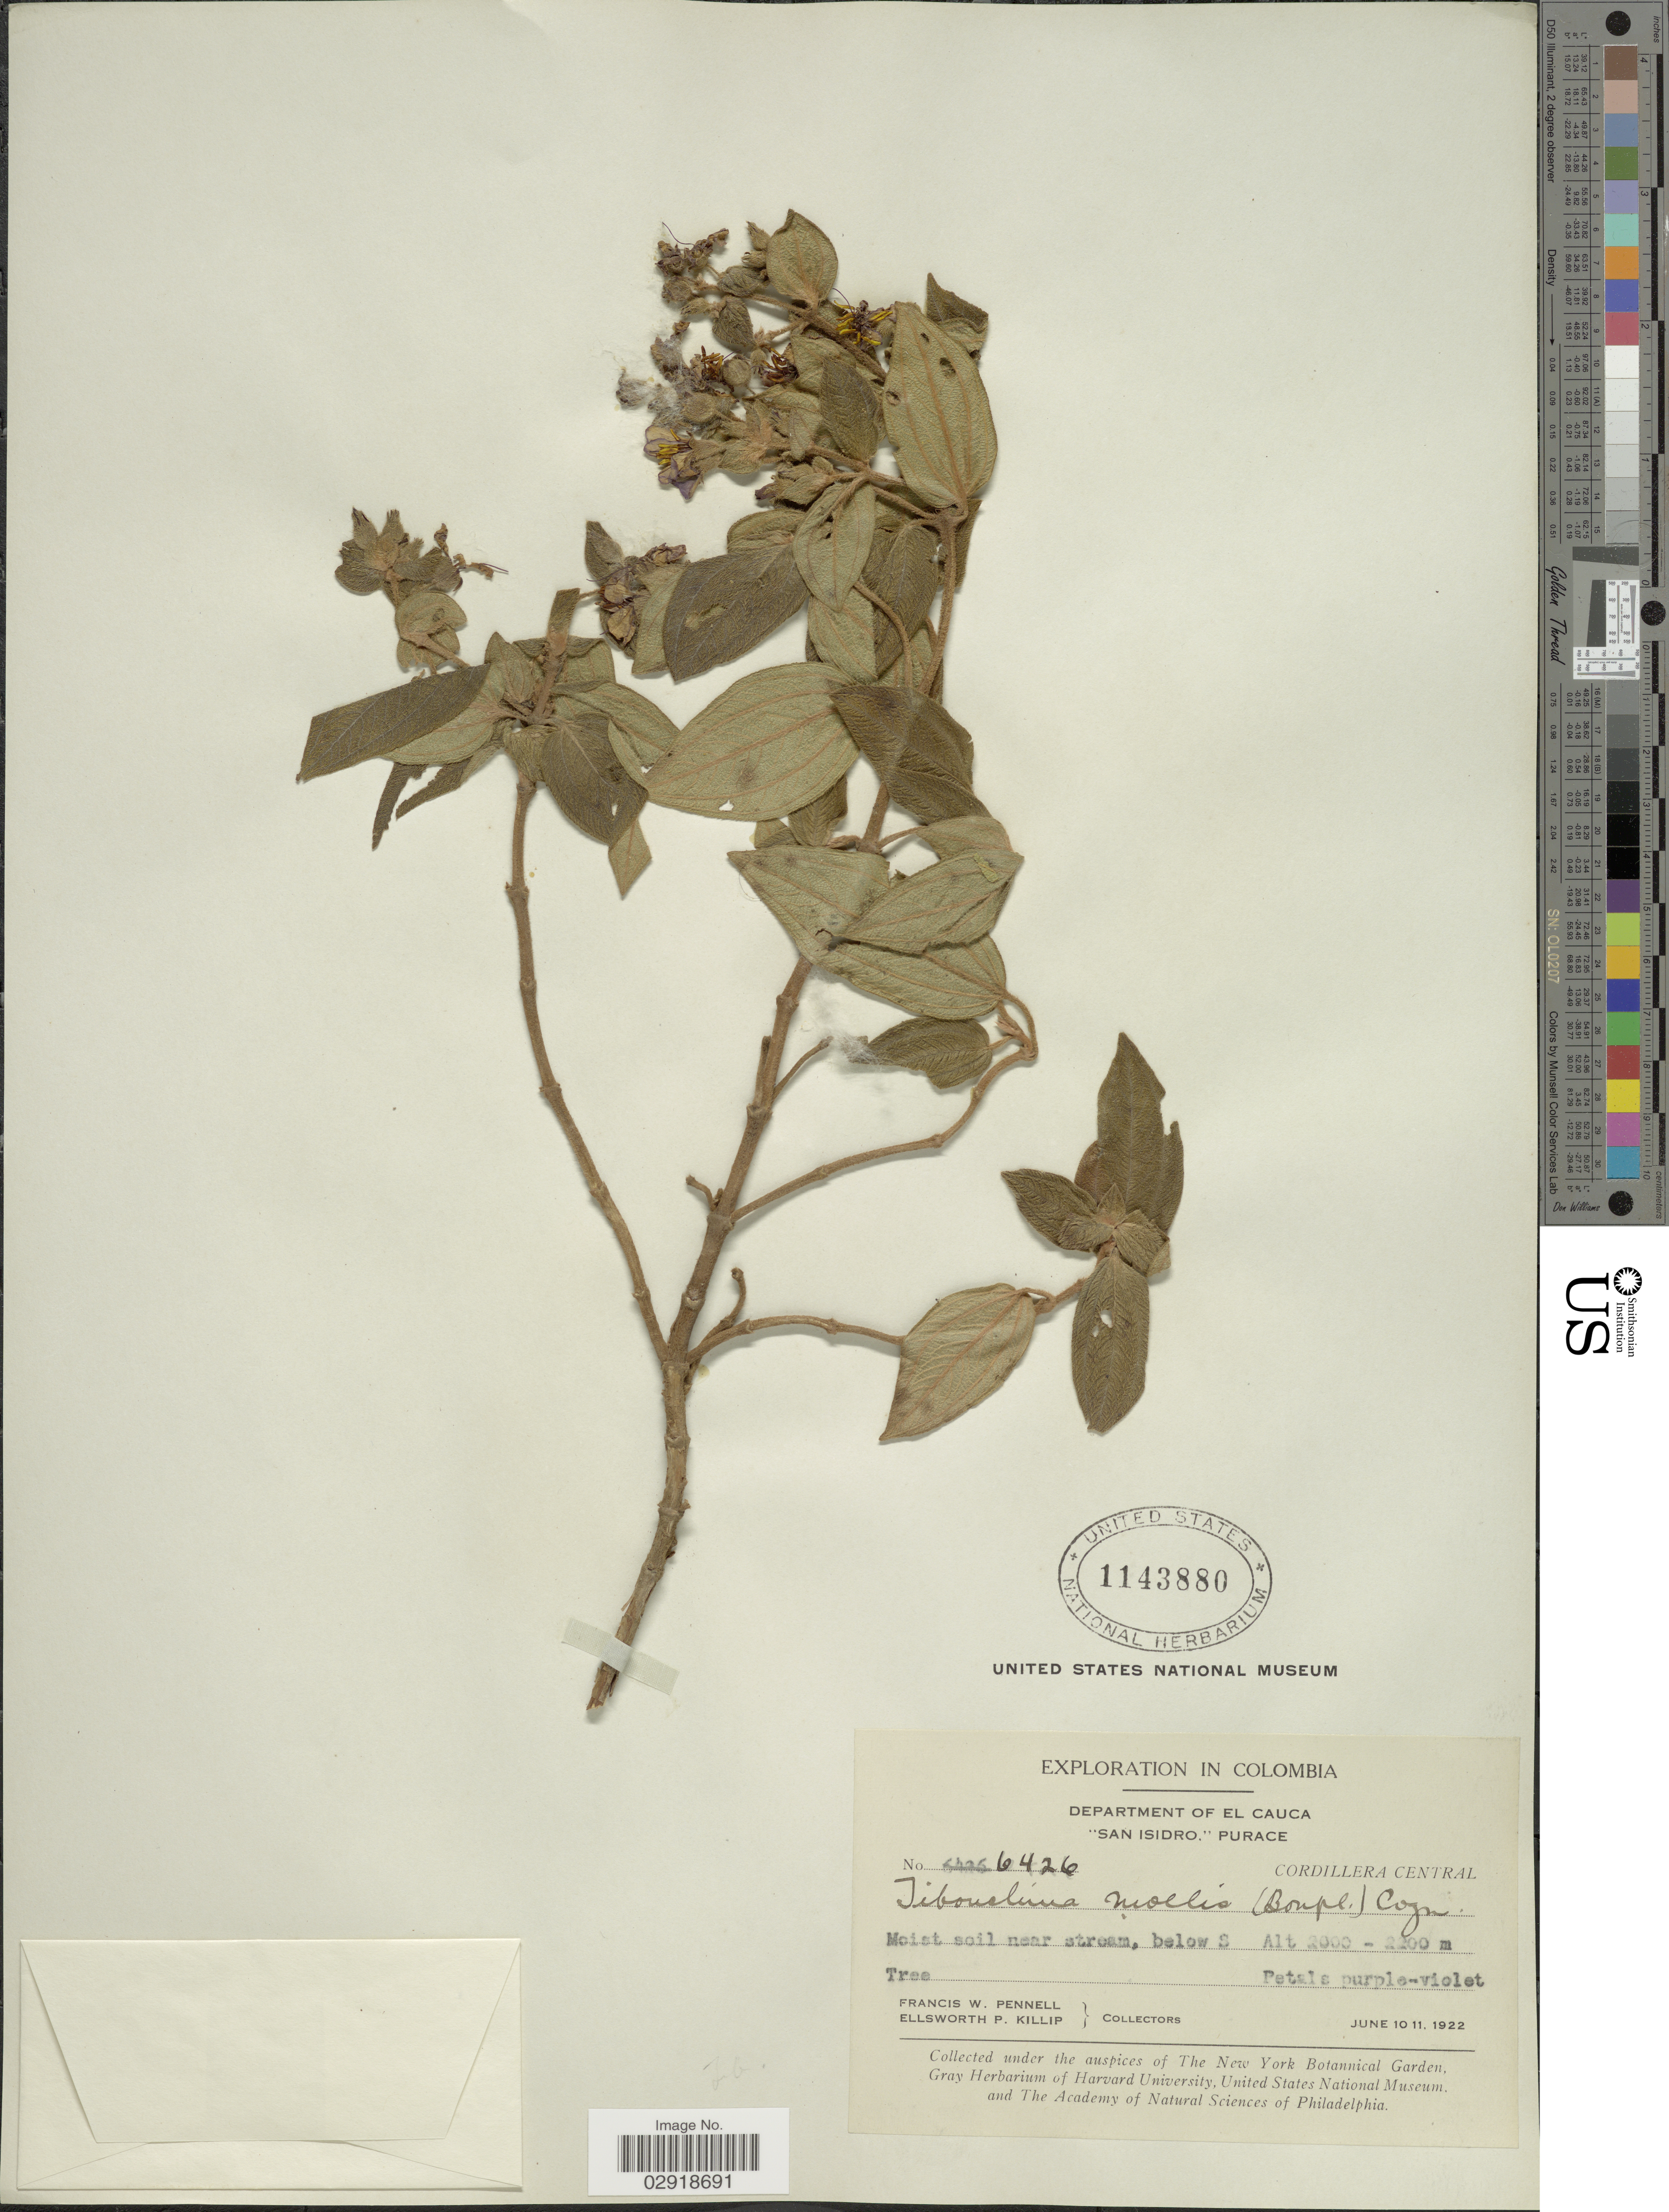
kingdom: Plantae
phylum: Tracheophyta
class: Magnoliopsida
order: Myrtales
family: Melastomataceae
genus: Chaetogastra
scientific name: Chaetogastra mollis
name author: (Bonpl.) DC.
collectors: F. W. Pennell & E. P. Killip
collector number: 6426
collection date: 1922-06-10/1922-06-11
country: Colombia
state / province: Cauca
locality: Department of El Cauca. "San Isidro." Purace. Cordillera Central. Moist soil near stream, below S.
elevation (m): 2000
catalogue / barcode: US 1143880